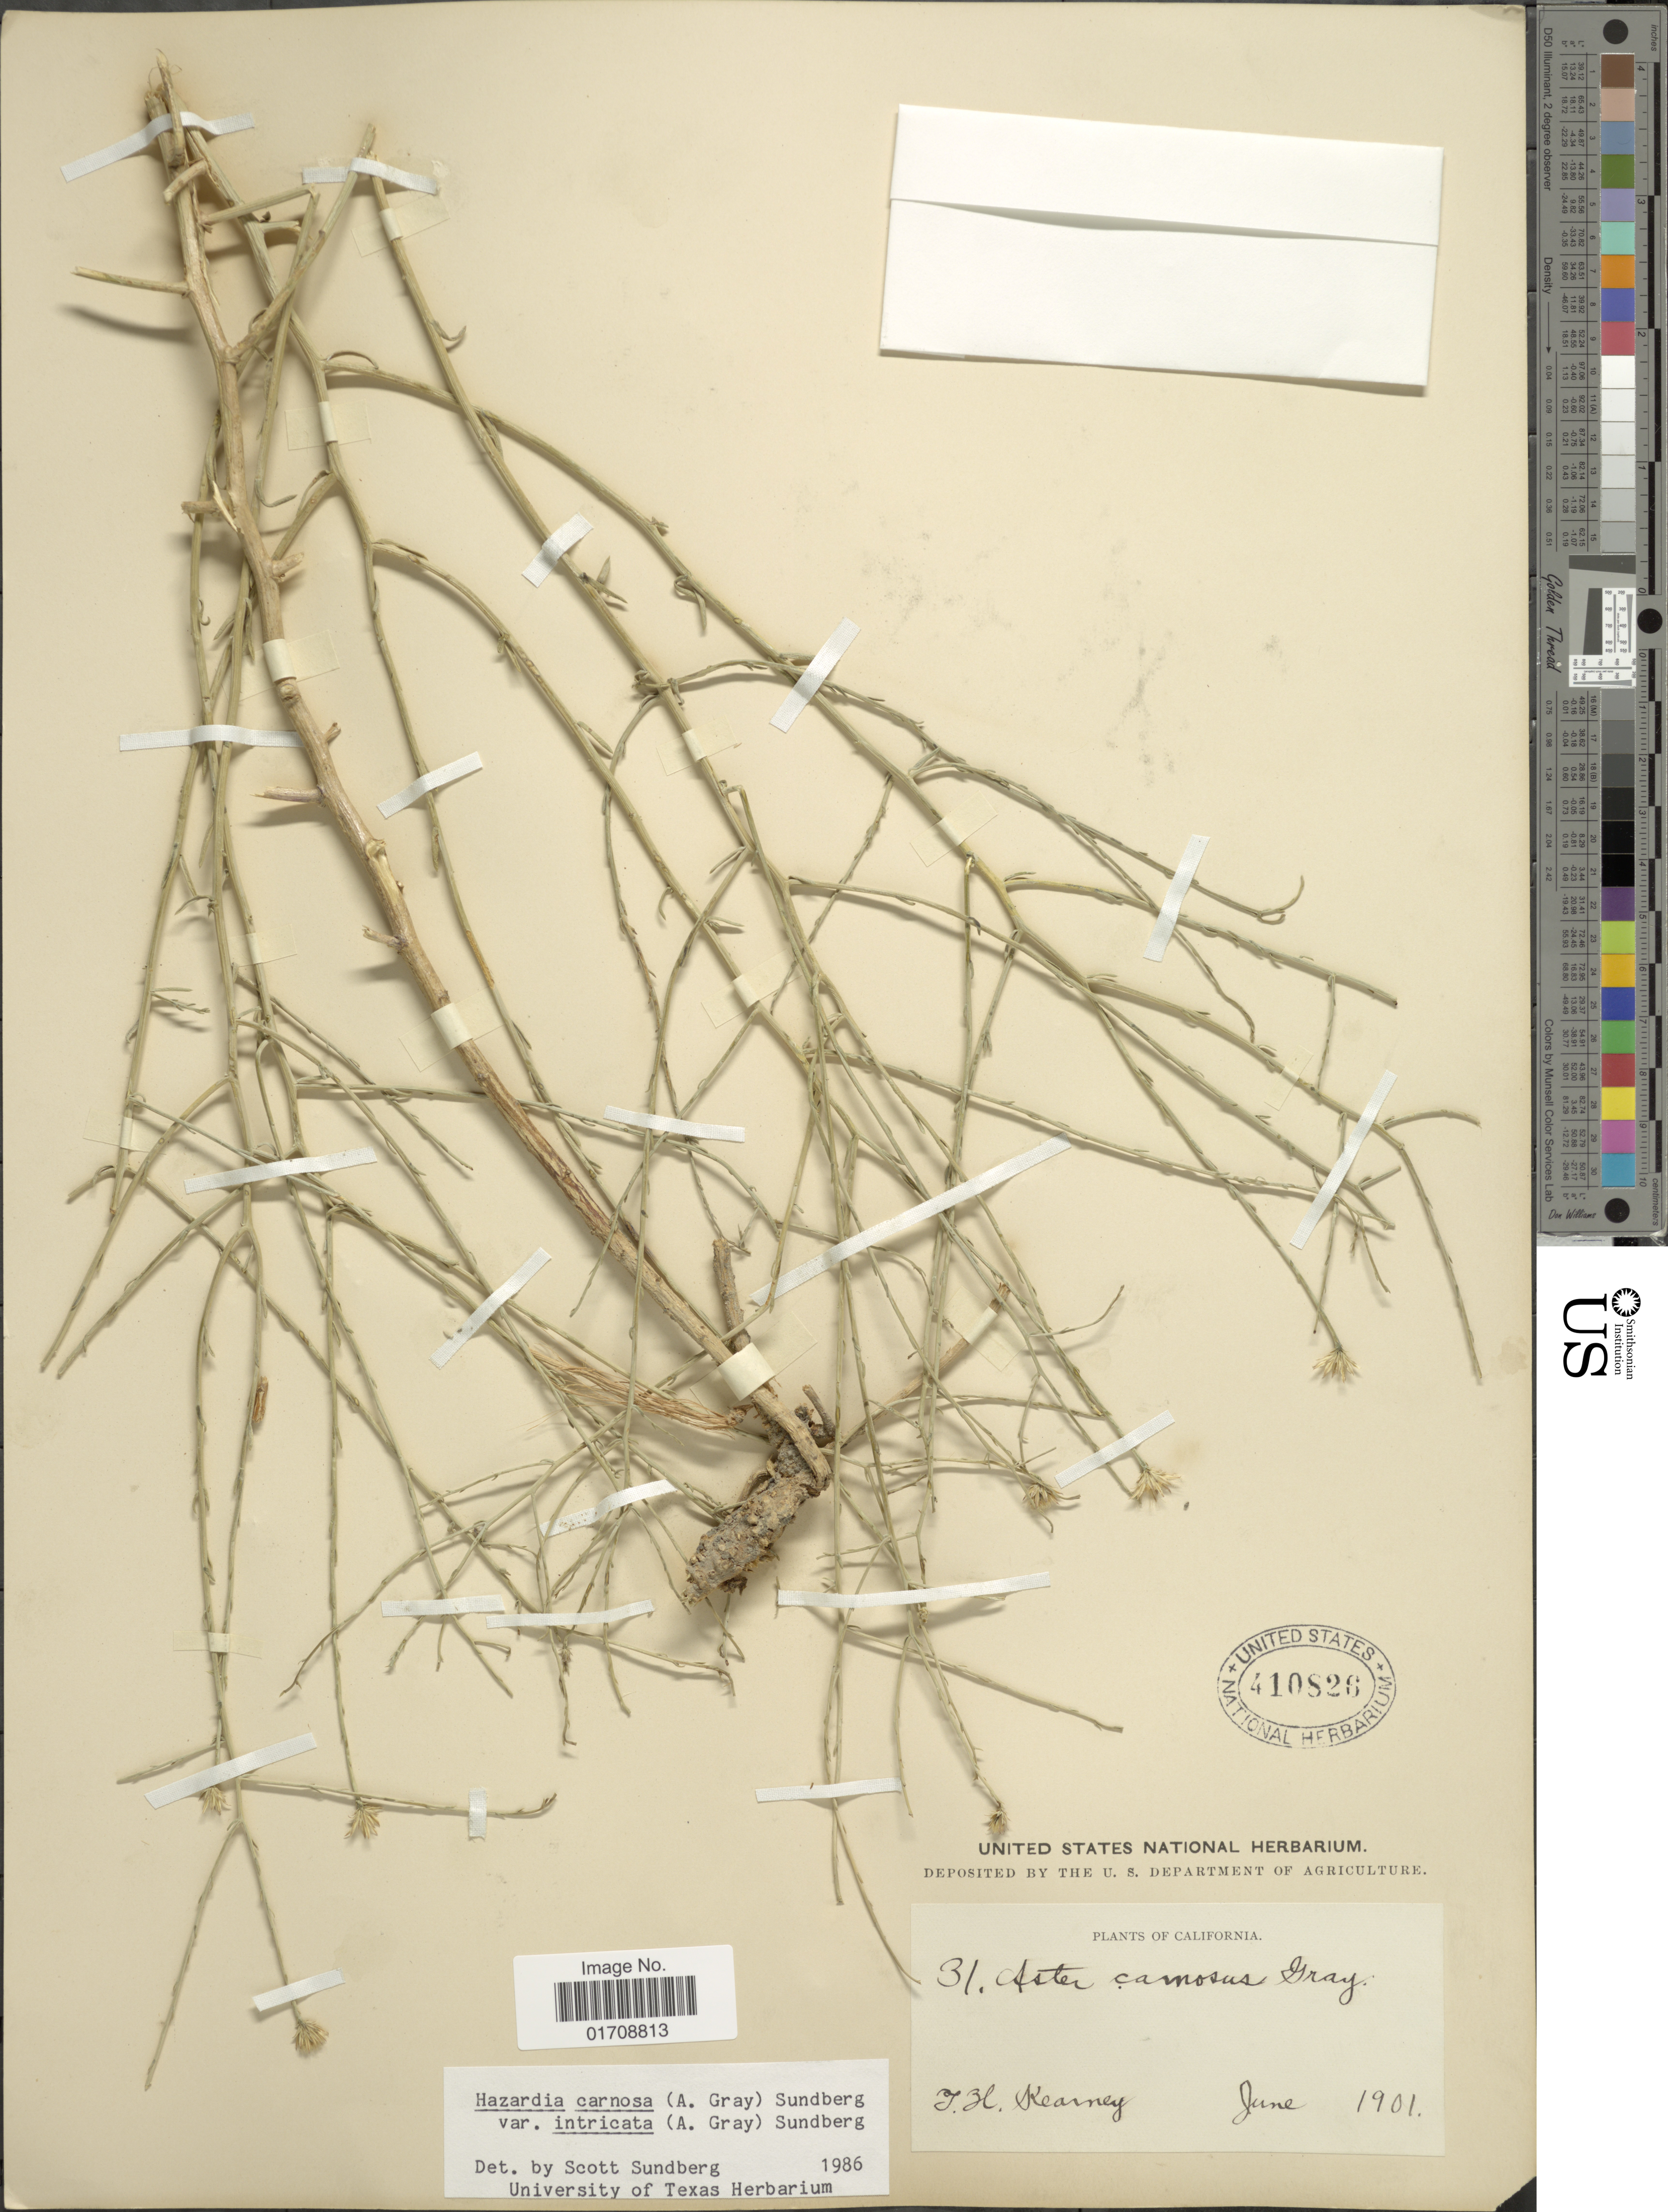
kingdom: Plantae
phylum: Tracheophyta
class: Magnoliopsida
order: Asterales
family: Asteraceae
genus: Machaeranthera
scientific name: Machaeranthera carnosa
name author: (A. Gray) G.L. Nesom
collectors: T. H. Kearney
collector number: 31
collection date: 1901-06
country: United States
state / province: California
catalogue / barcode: US 410826